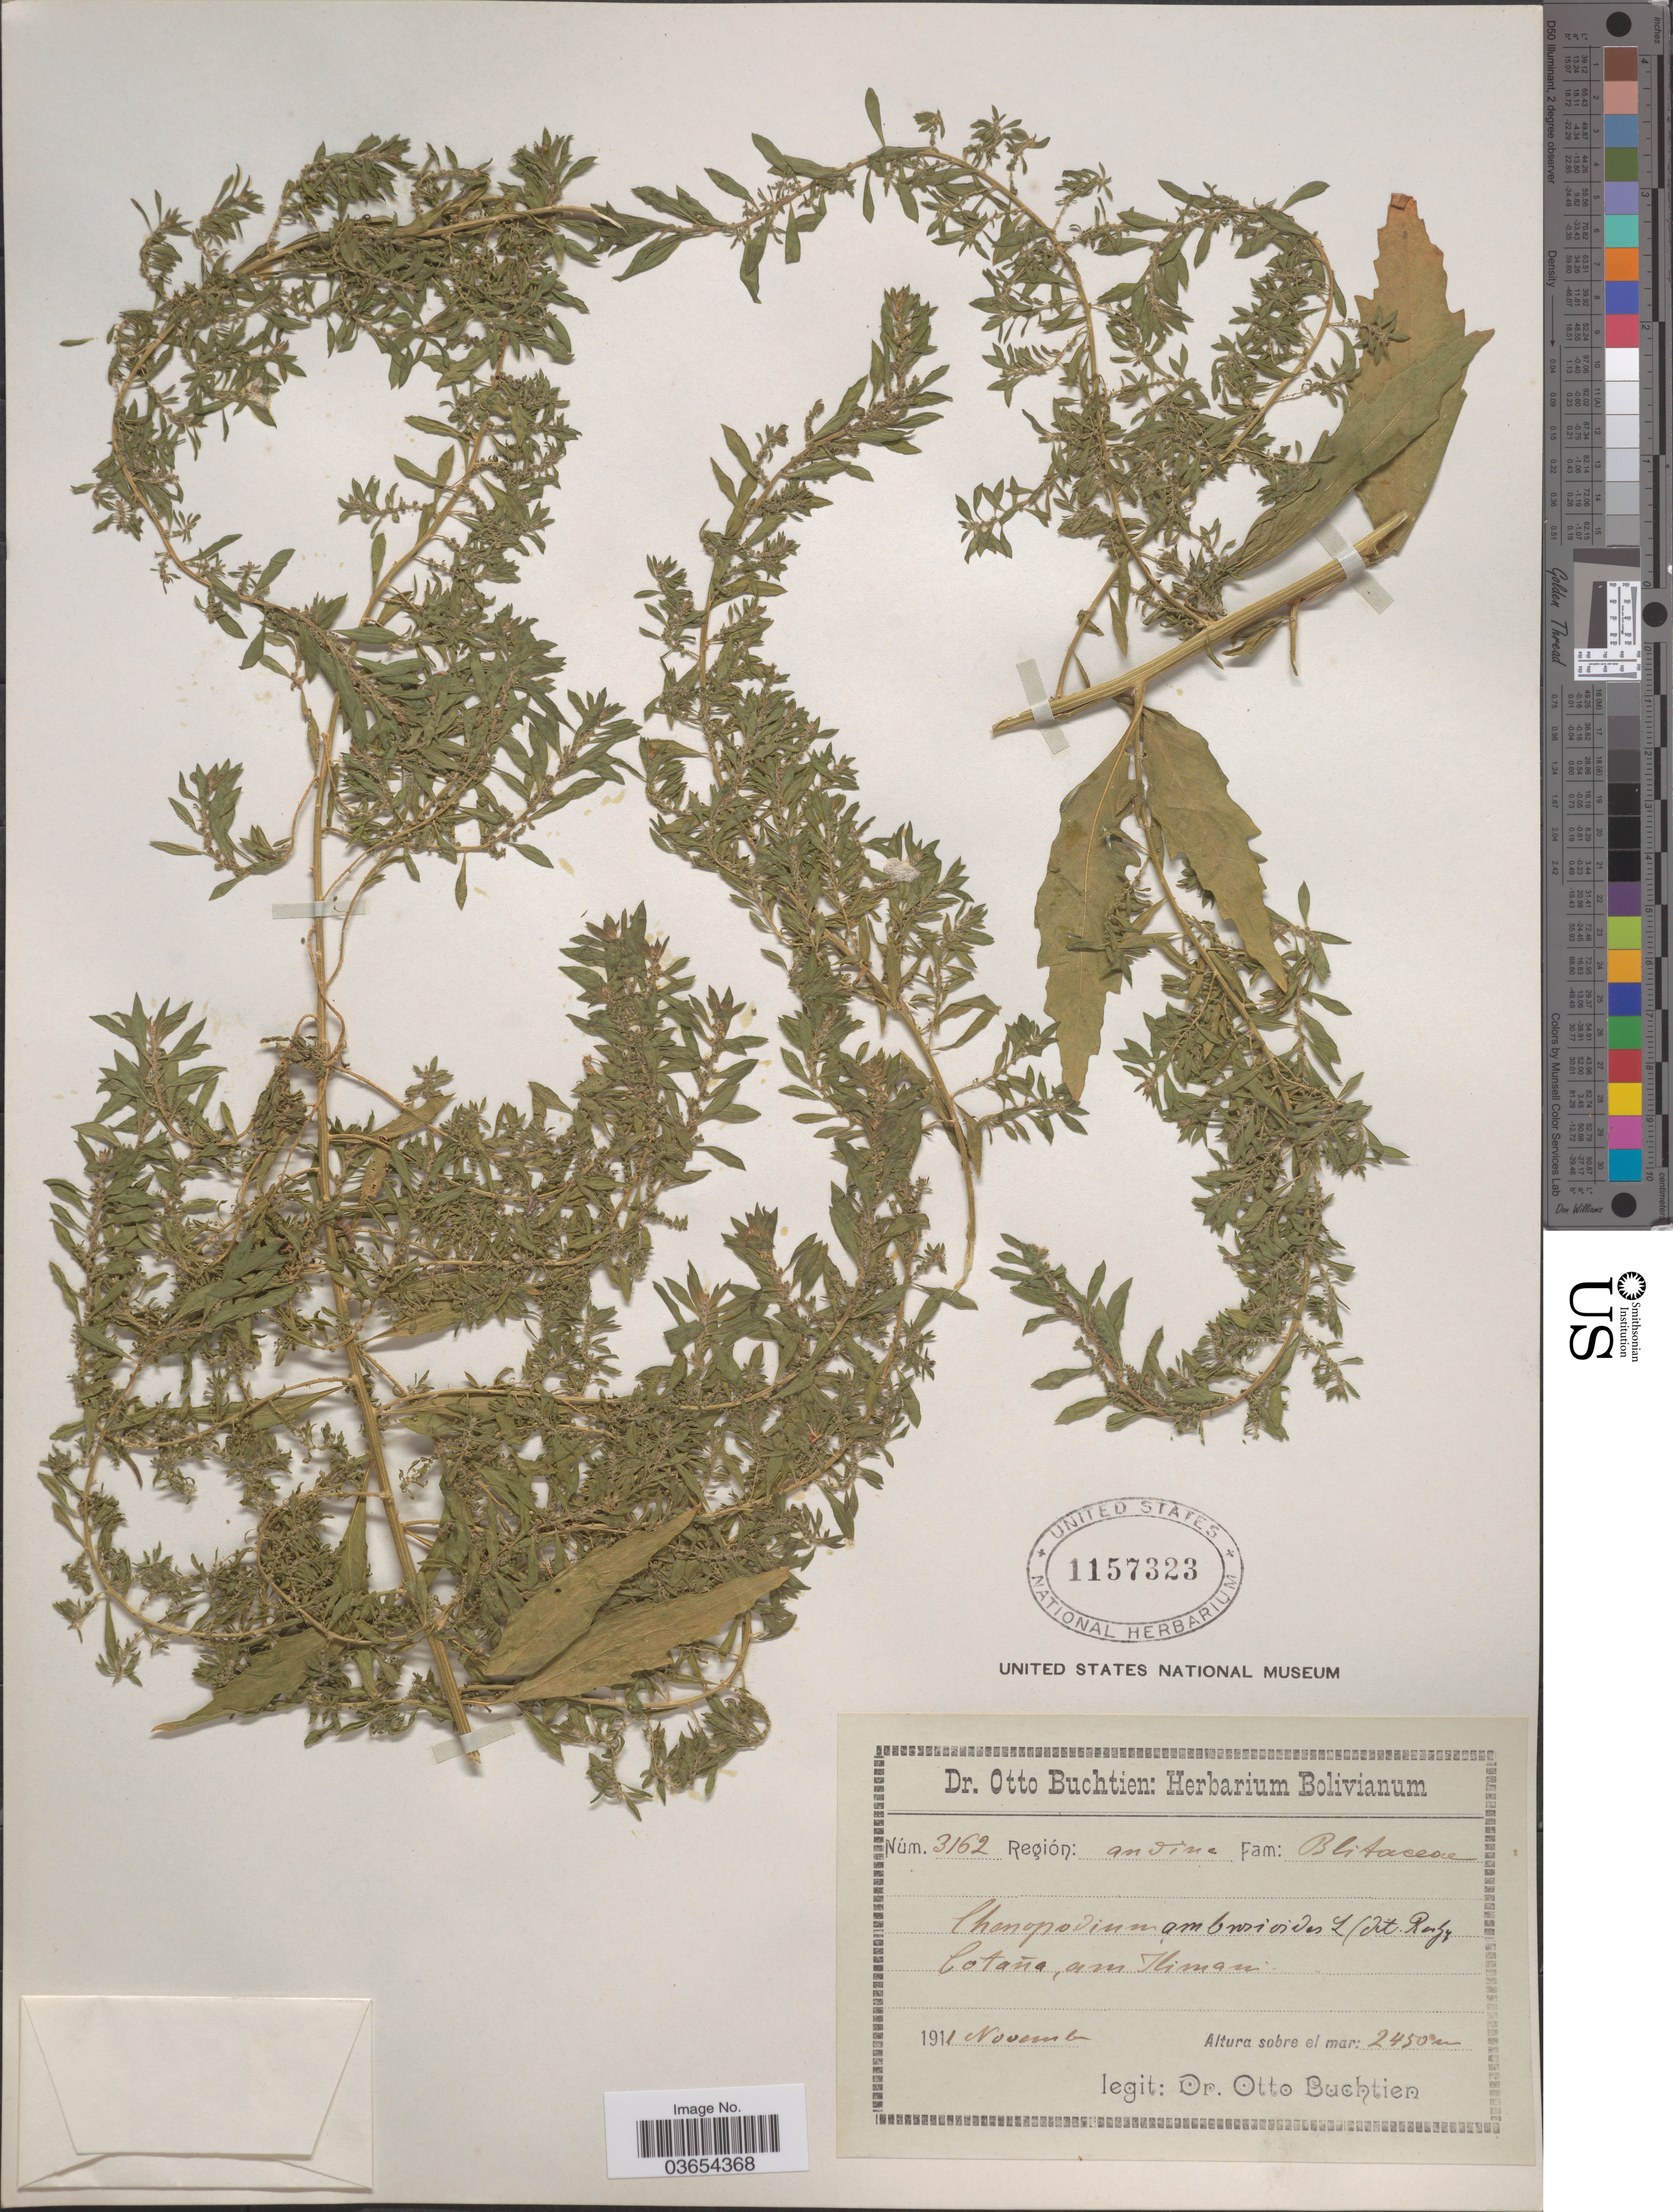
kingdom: Plantae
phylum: Tracheophyta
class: Magnoliopsida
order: Caryophyllales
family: Amaranthaceae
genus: Chenopodium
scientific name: Chenopodium ambrosioides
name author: L.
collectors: O. Buchtien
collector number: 3162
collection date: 1911-11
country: Bolivia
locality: Región: andine. Cotaña, am Ilimani.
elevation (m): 2450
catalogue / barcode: US 1157323